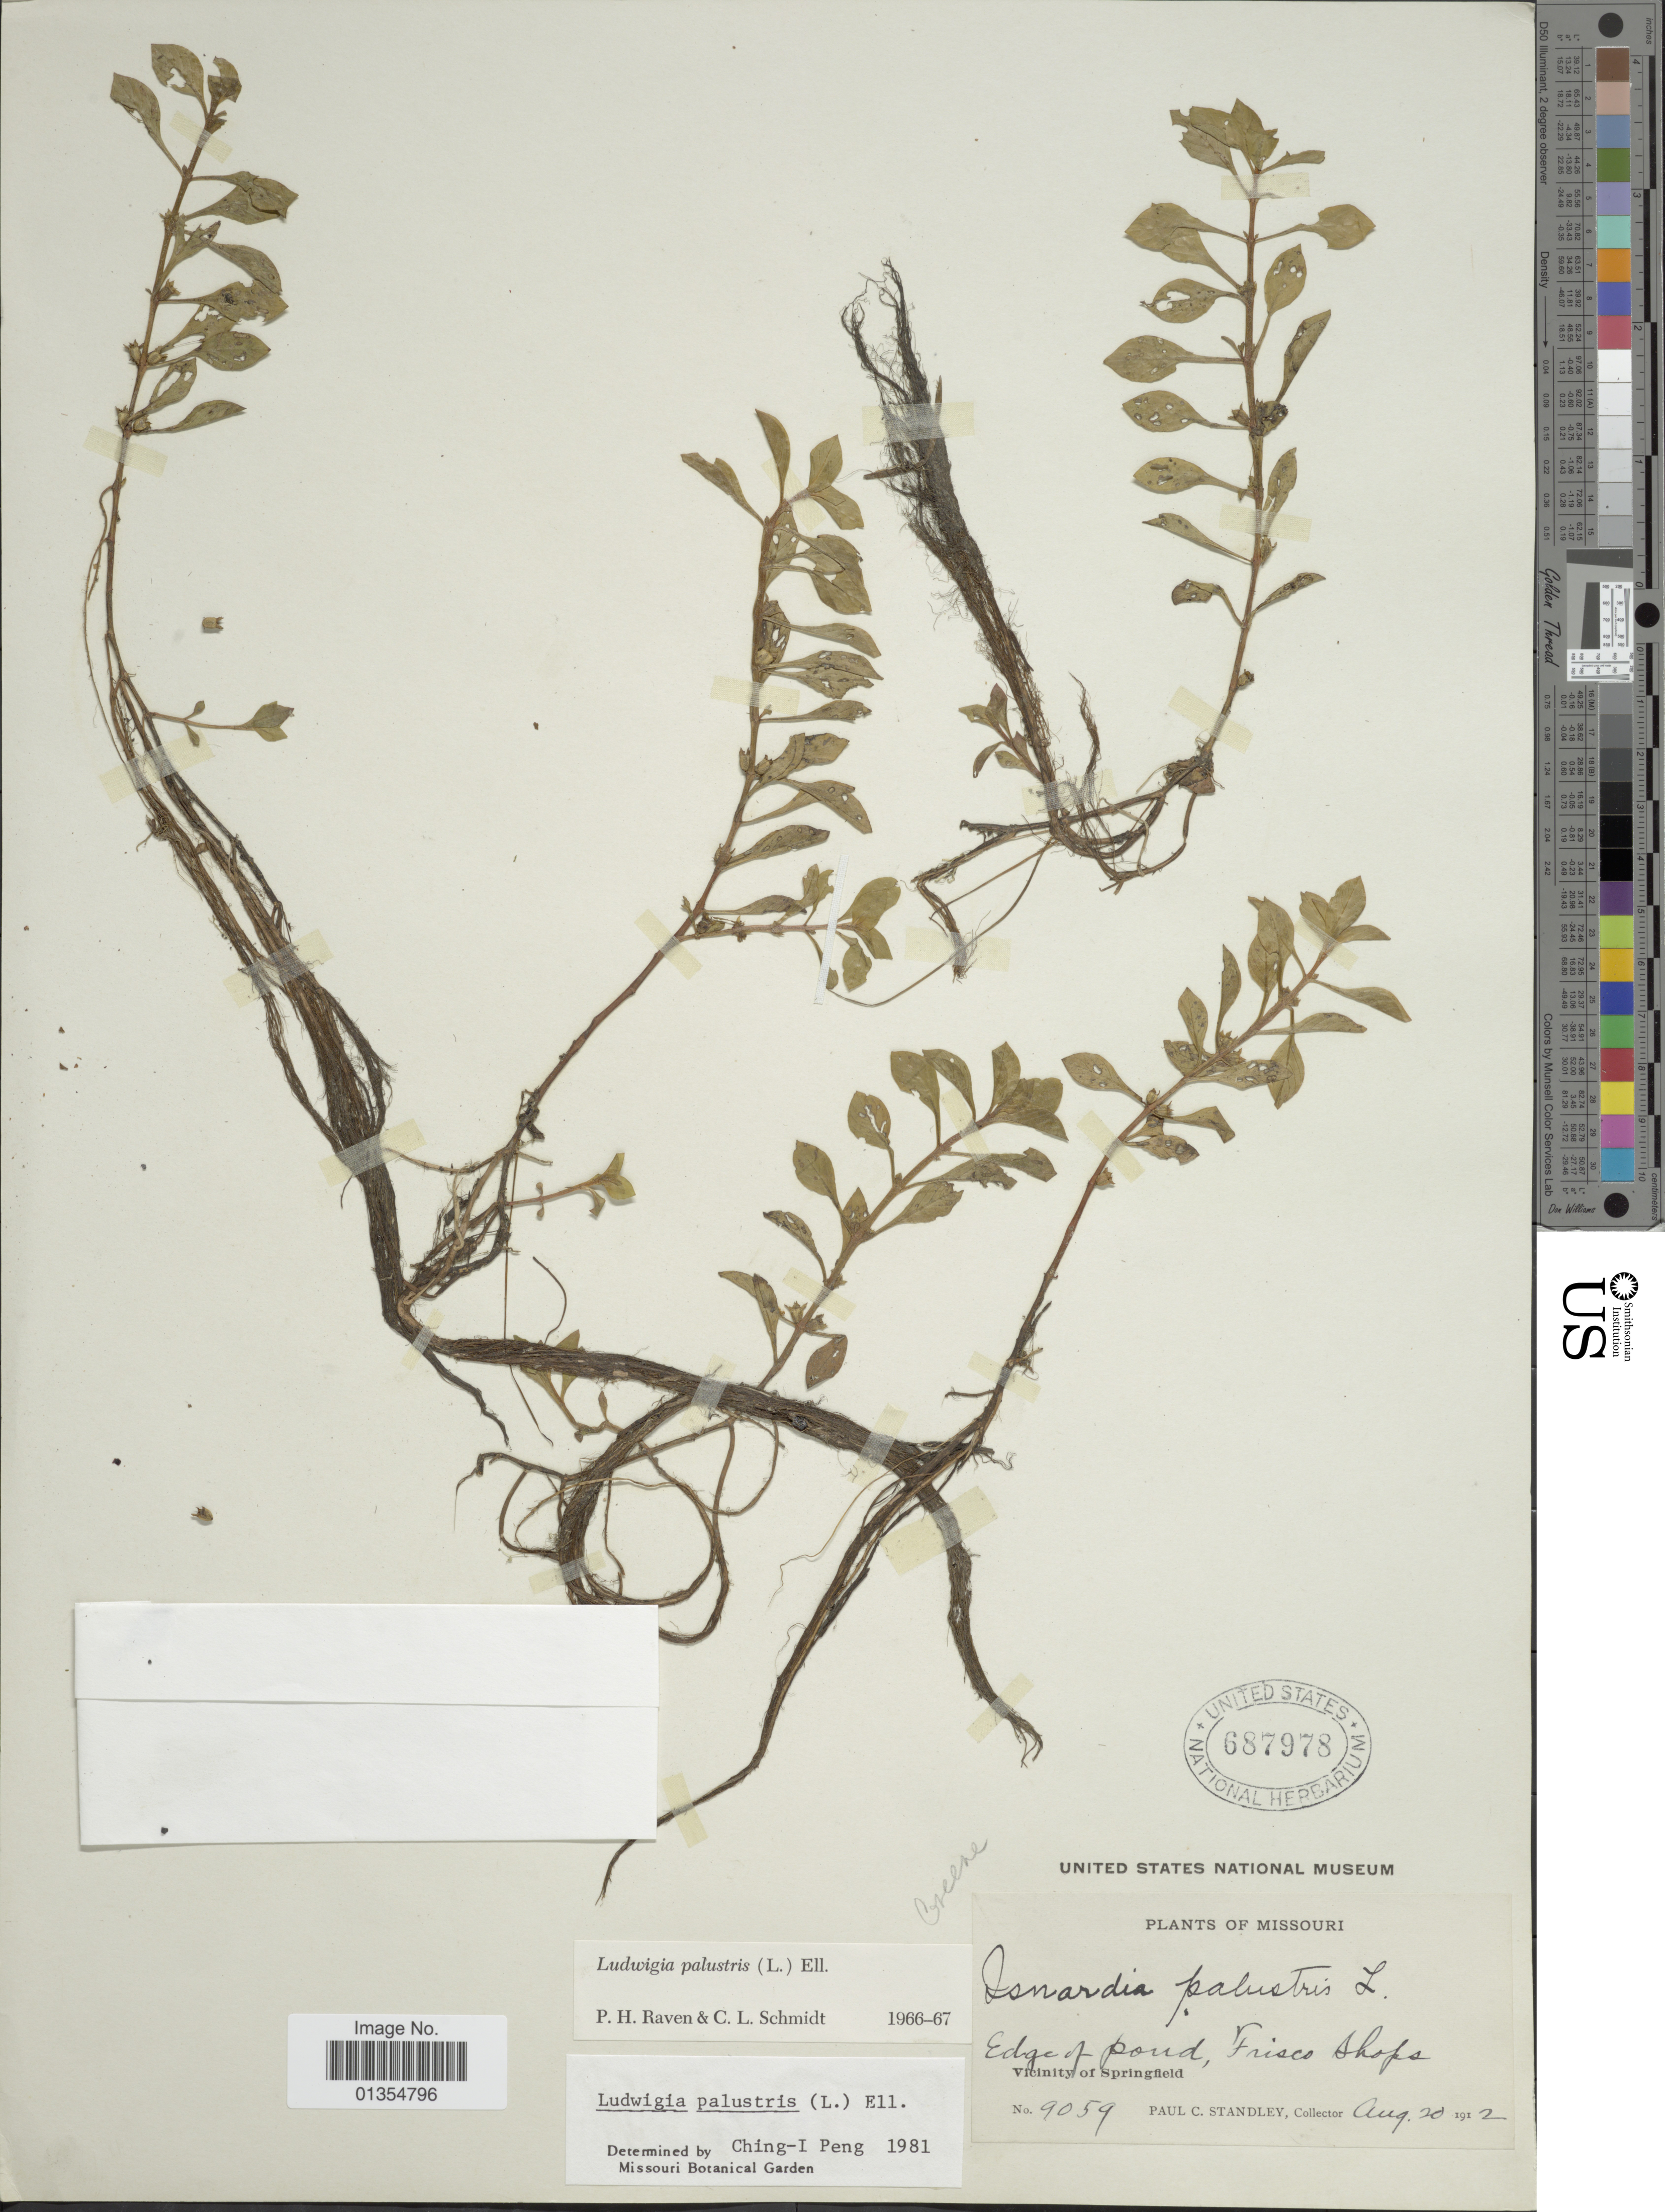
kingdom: Plantae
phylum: Tracheophyta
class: Magnoliopsida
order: Myrtales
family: Onagraceae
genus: Ludwigia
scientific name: Ludwigia palustris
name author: (L.) Elliott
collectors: P. C. Standley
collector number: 9059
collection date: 1912-08-20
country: United States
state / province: Missouri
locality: Frisco Shops, vicinity of Springfield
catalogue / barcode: US 687978